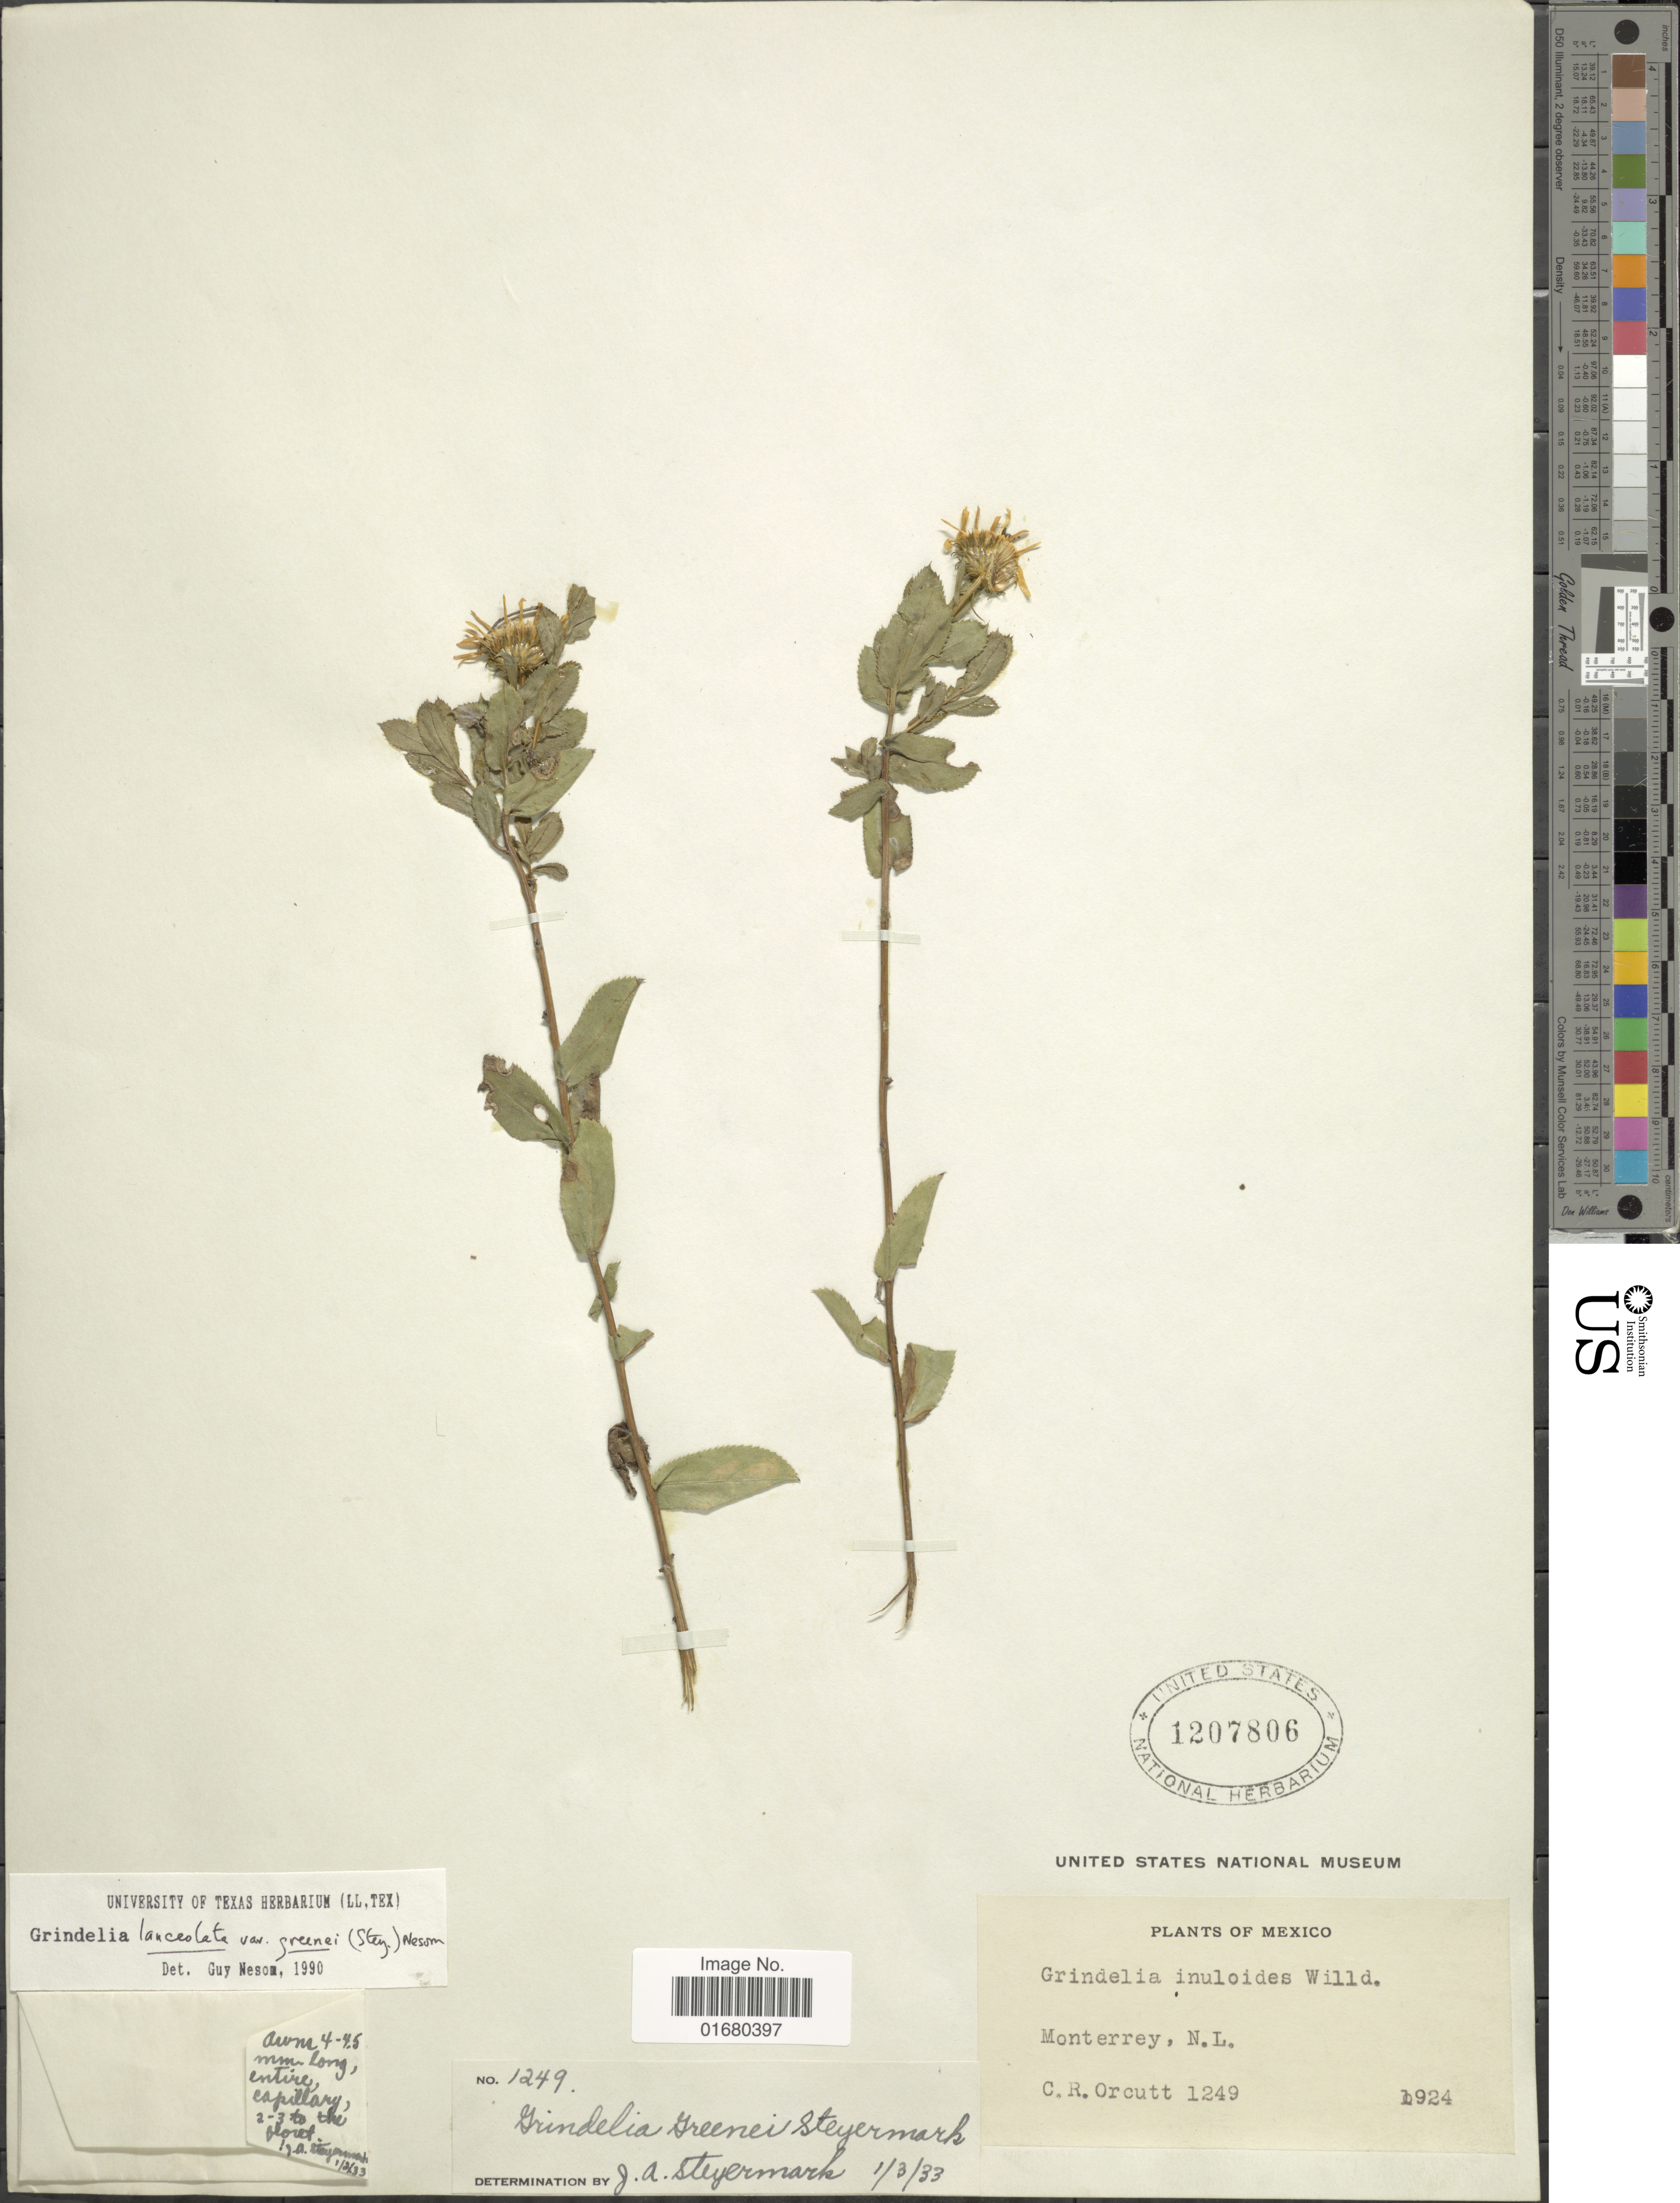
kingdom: Plantae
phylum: Tracheophyta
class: Magnoliopsida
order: Asterales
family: Asteraceae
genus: Grindelia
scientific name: Grindelia lanceolata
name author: Nutt.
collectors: C. R. Orcutt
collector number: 1249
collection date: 1924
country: Mexico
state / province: Nuevo León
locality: Monterrey, N.L.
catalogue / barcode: US 1207806